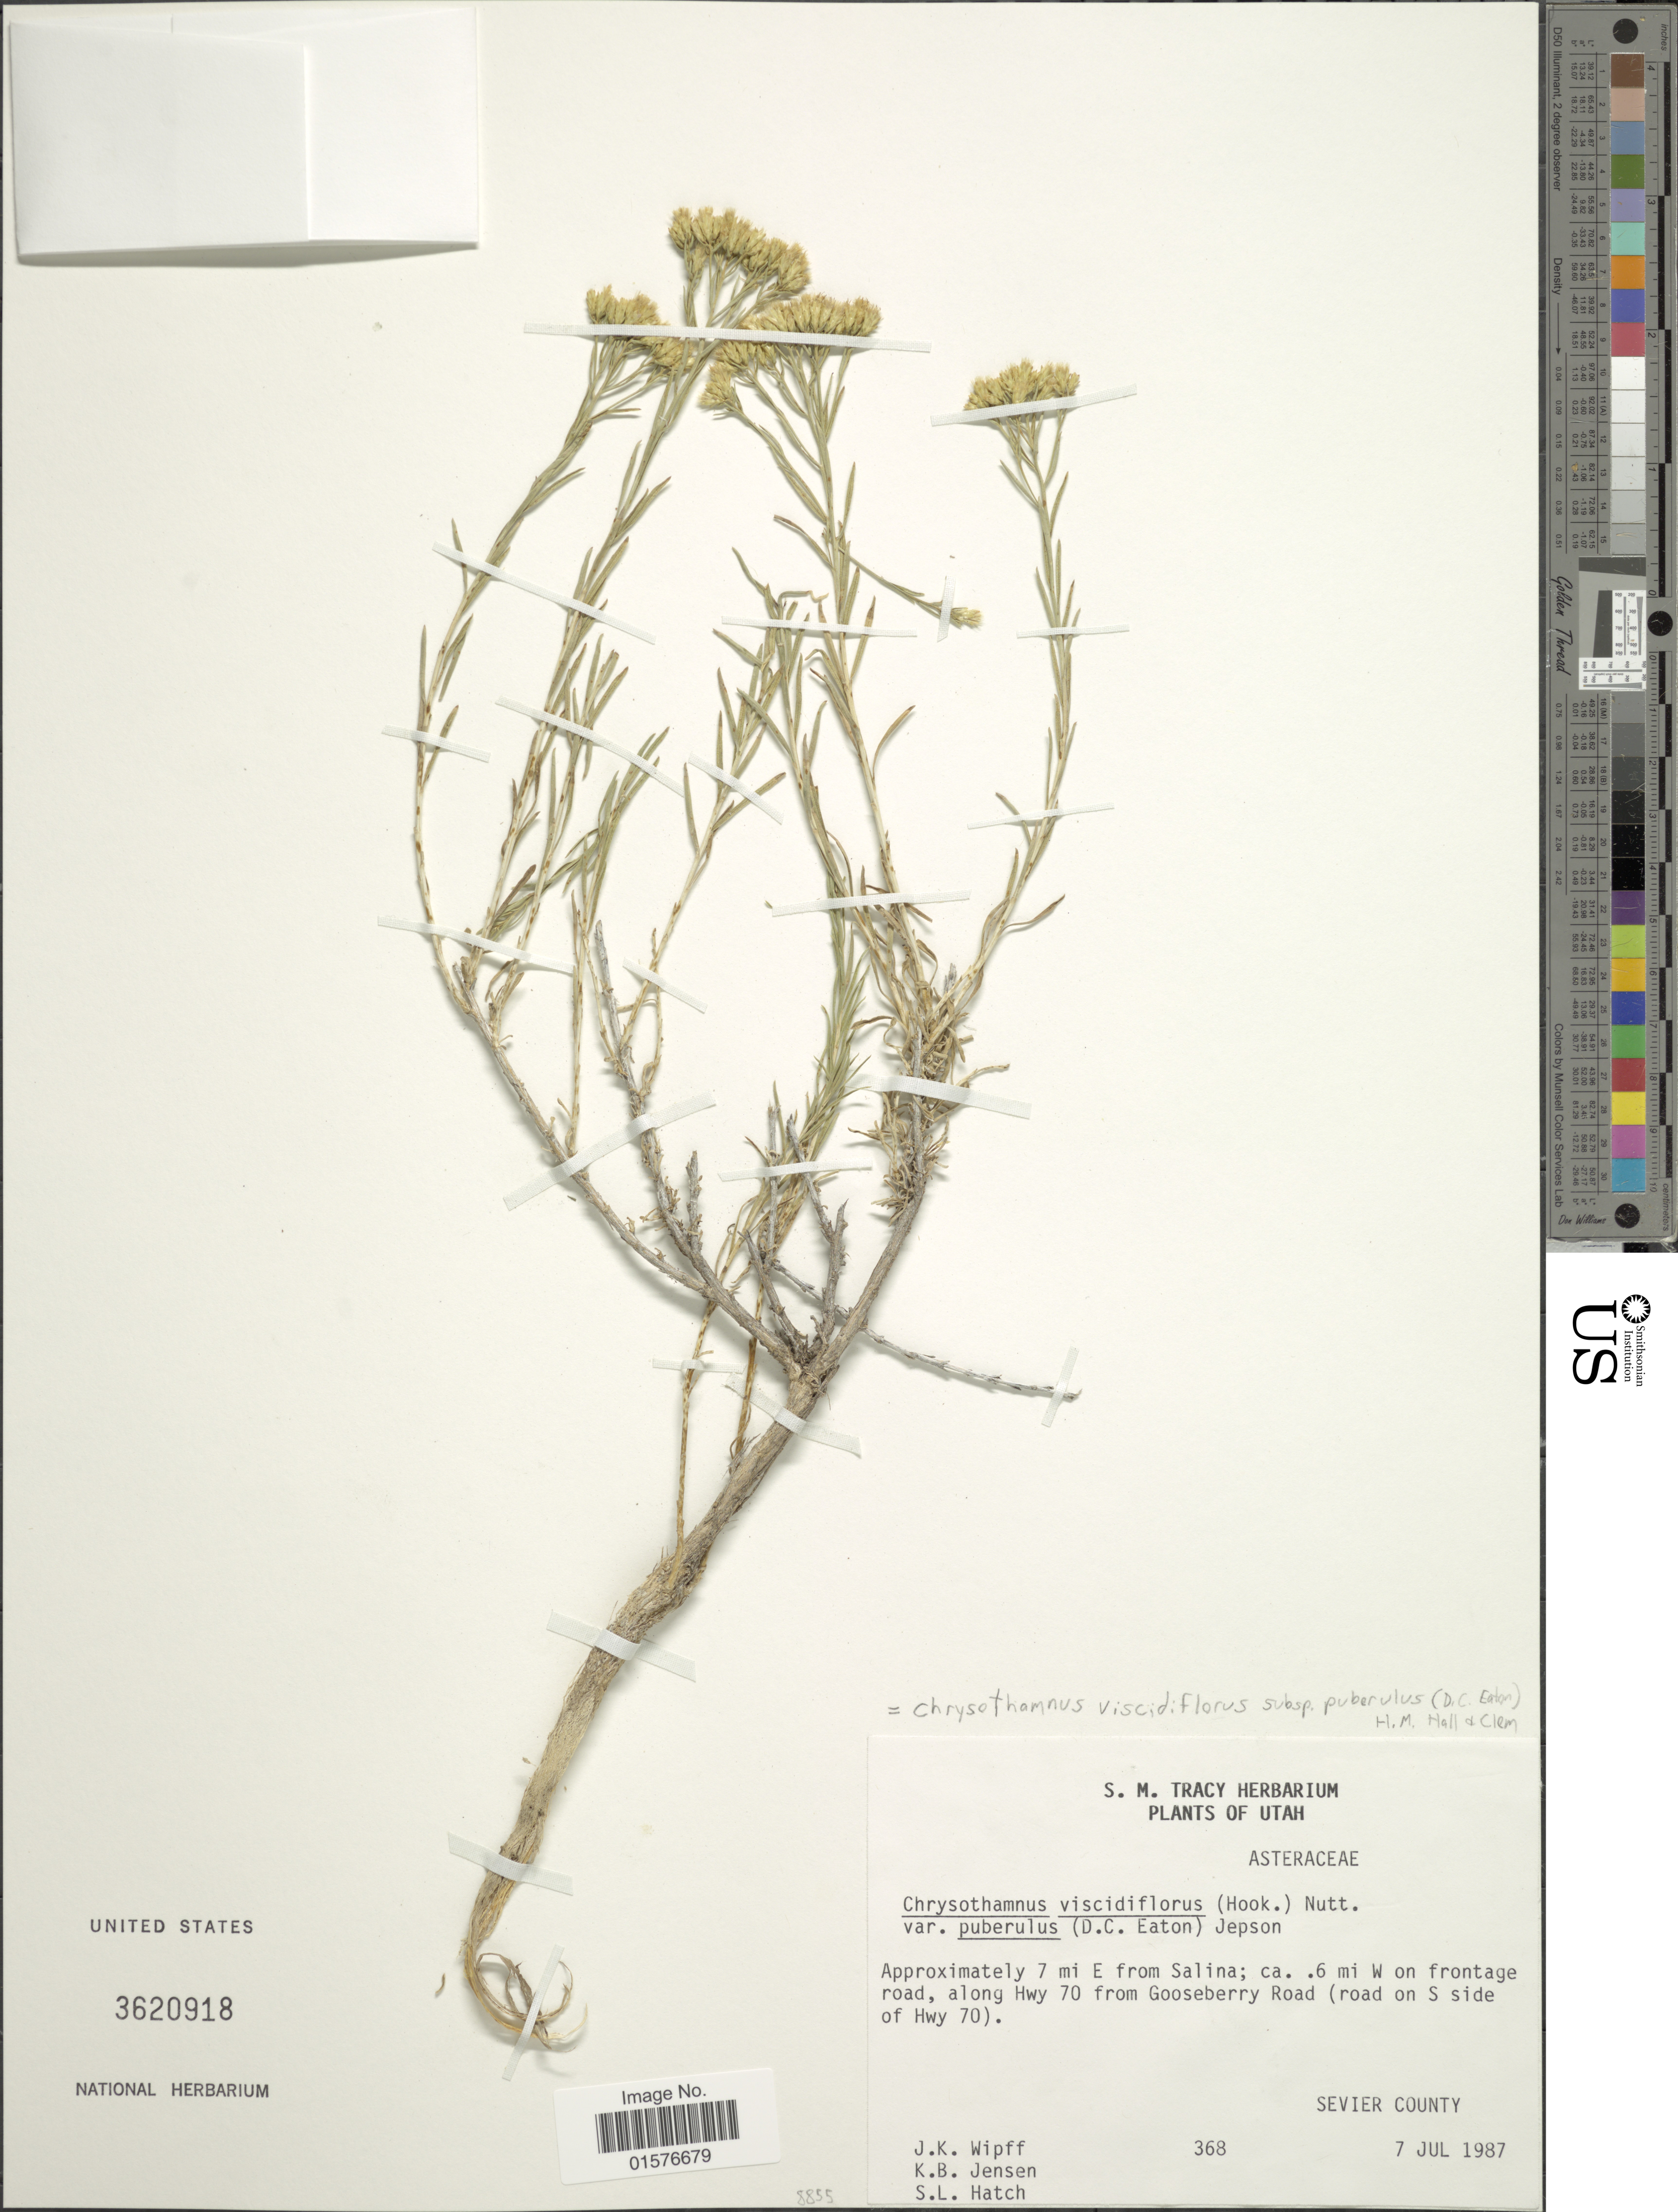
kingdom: Plantae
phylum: Tracheophyta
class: Magnoliopsida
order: Asterales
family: Asteraceae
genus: Chrysothamnus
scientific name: Chrysothamnus viscidiflorus subsp. puberulus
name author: (D.C. Eaton) H.M. Hall & Clem.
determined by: Urbatsch, Lowell E., Curator (LSU), Louisiana State University (UNITED STATES)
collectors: J. K. Wipff, K. B. Jensen & S. Hatch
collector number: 368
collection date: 1987-07-07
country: United States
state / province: Utah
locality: Approximately 7 mi E from salina; ca. .6 mi W on frontage road, along Hwy 70 from Gooseberry Road (road on S side of Hwy 70). Sevier County.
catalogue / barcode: US 3620918